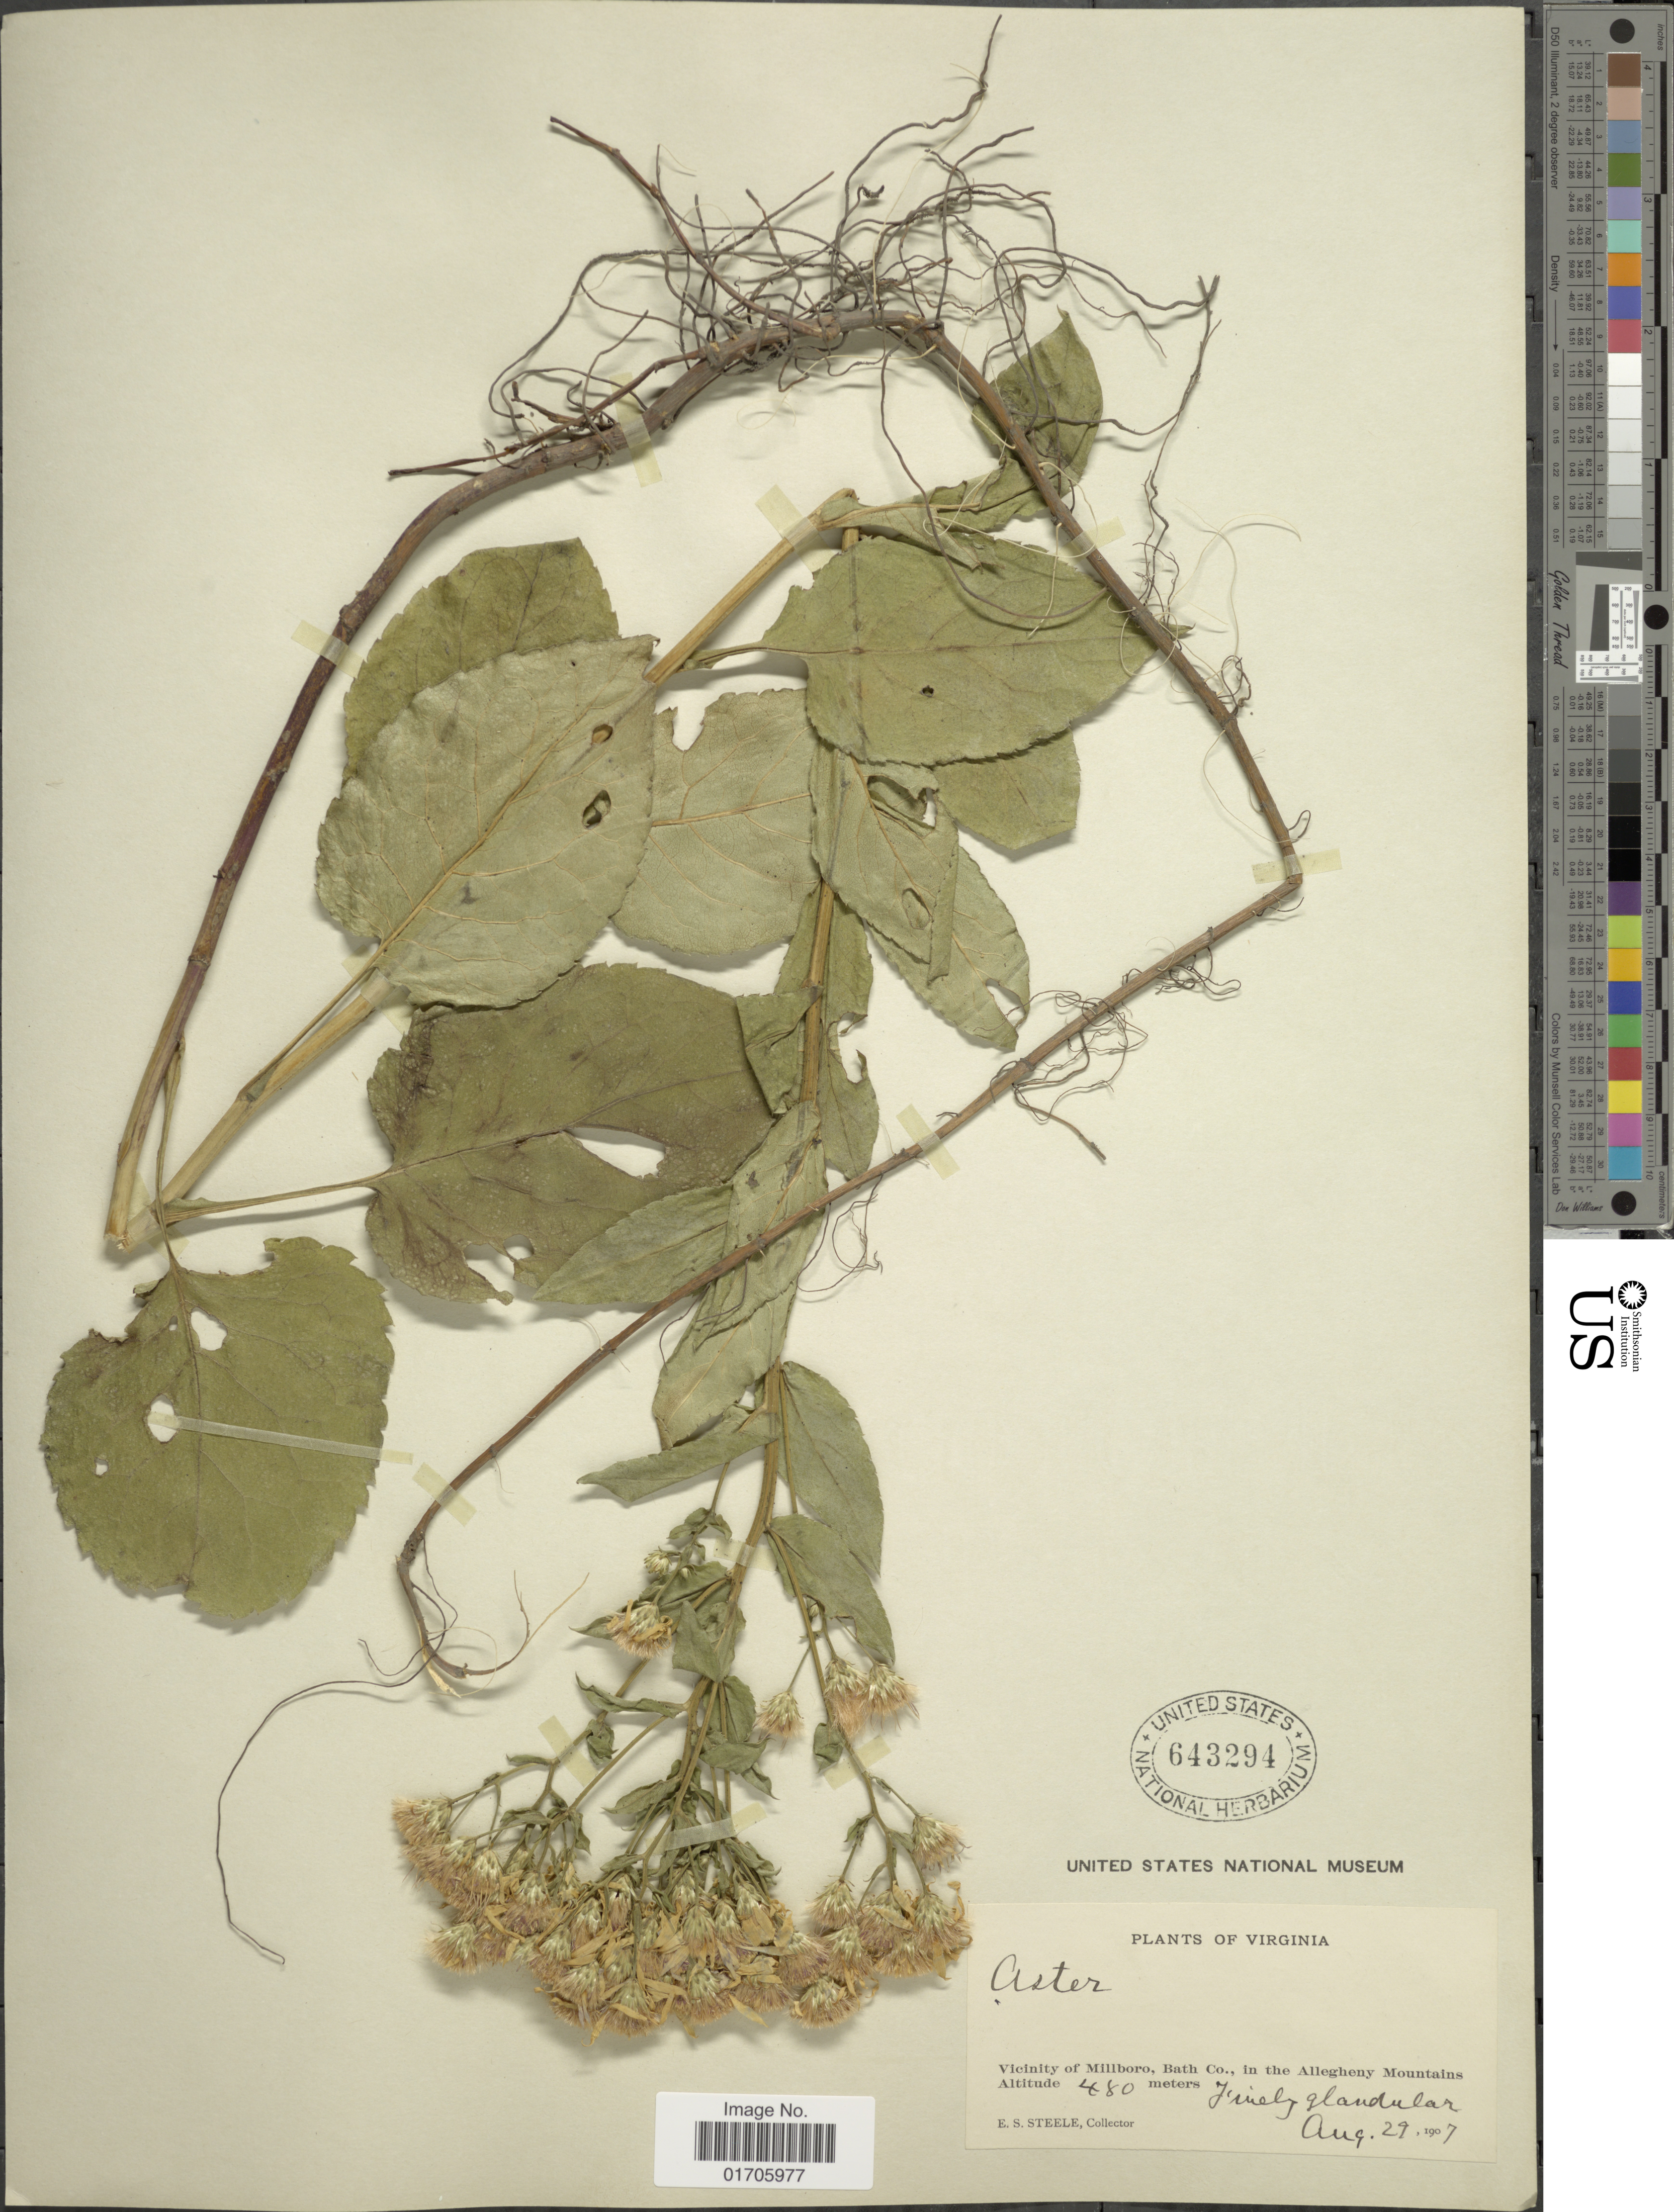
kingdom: Plantae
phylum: Tracheophyta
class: Magnoliopsida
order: Asterales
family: Asteraceae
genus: Eurybia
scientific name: Eurybia sp.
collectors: E. Steele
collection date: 1907-08-29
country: United States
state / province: Virginia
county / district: Bath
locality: Virginia. Vicinity of Millboro, Bath Co., in the Allegheny Mountains.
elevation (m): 480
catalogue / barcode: US 643294